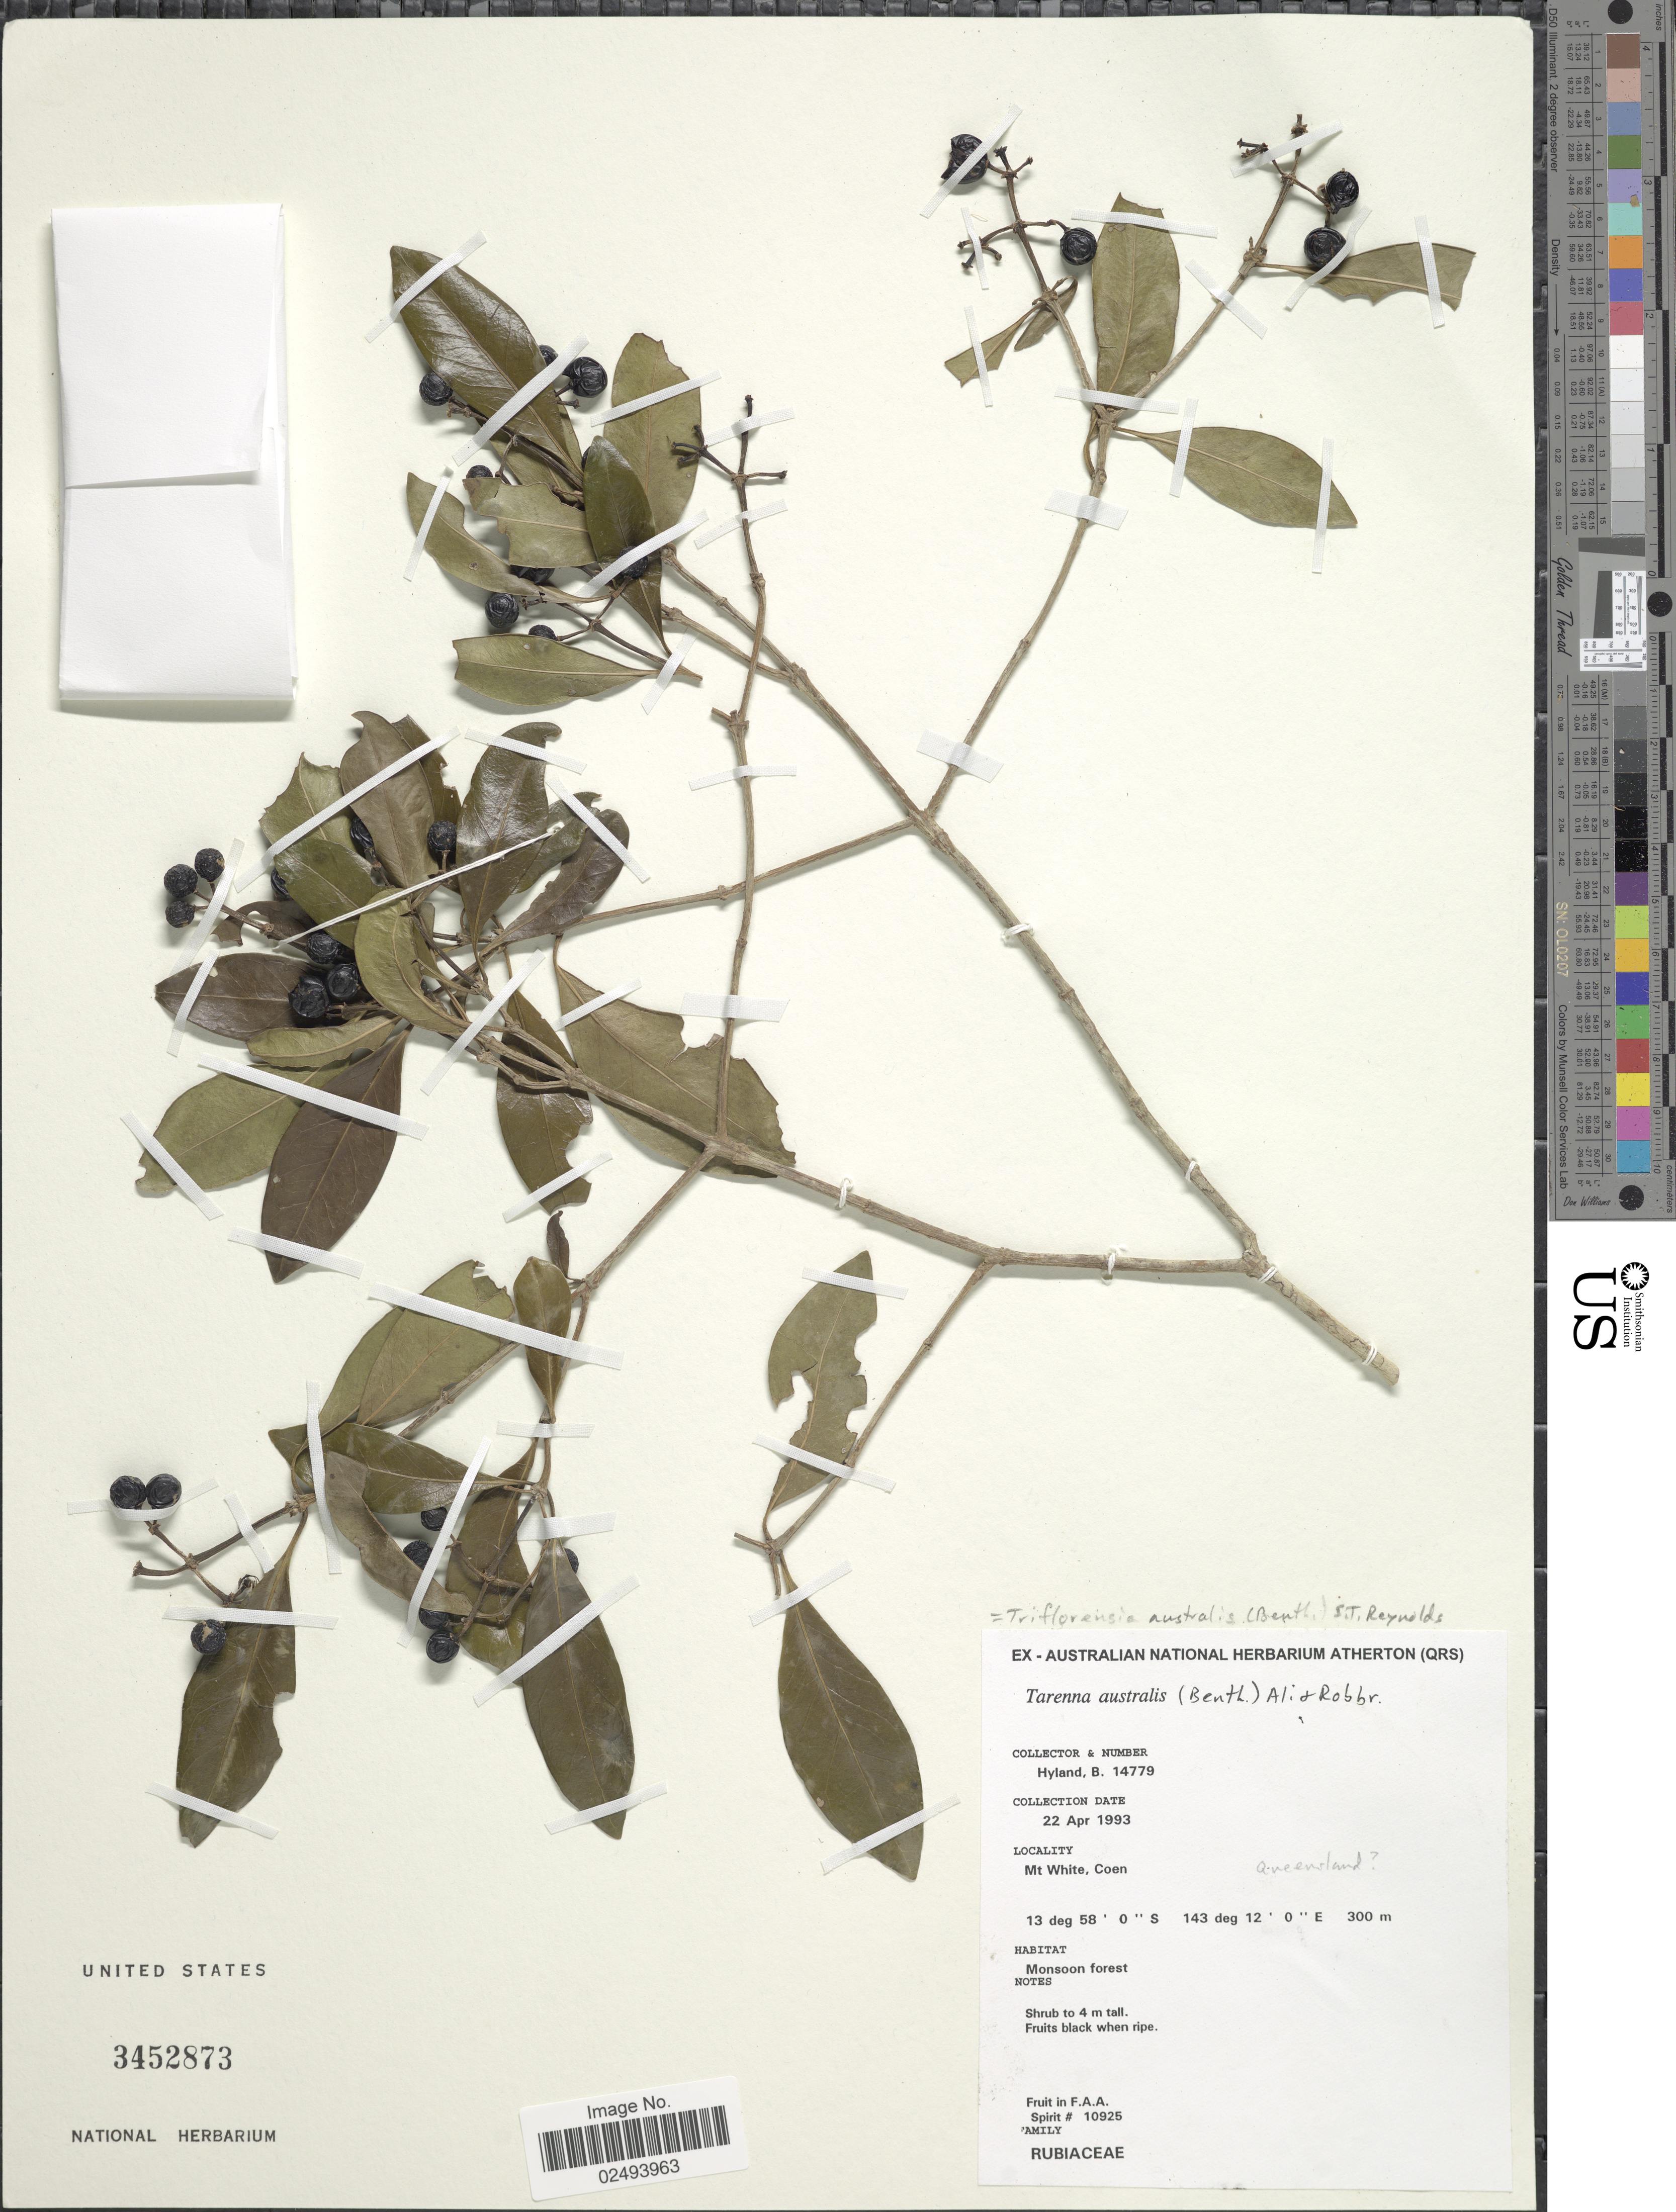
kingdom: Plantae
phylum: Tracheophyta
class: Magnoliopsida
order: Gentianales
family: Rubiaceae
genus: Triflorensia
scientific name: Triflorensia australis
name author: (Benth.) S. T. Reynolds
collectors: B. P. Hyland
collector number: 14779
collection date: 1993-04-22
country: Australia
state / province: Queensland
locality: Mt. White, Coen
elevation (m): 300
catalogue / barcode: US 3452873